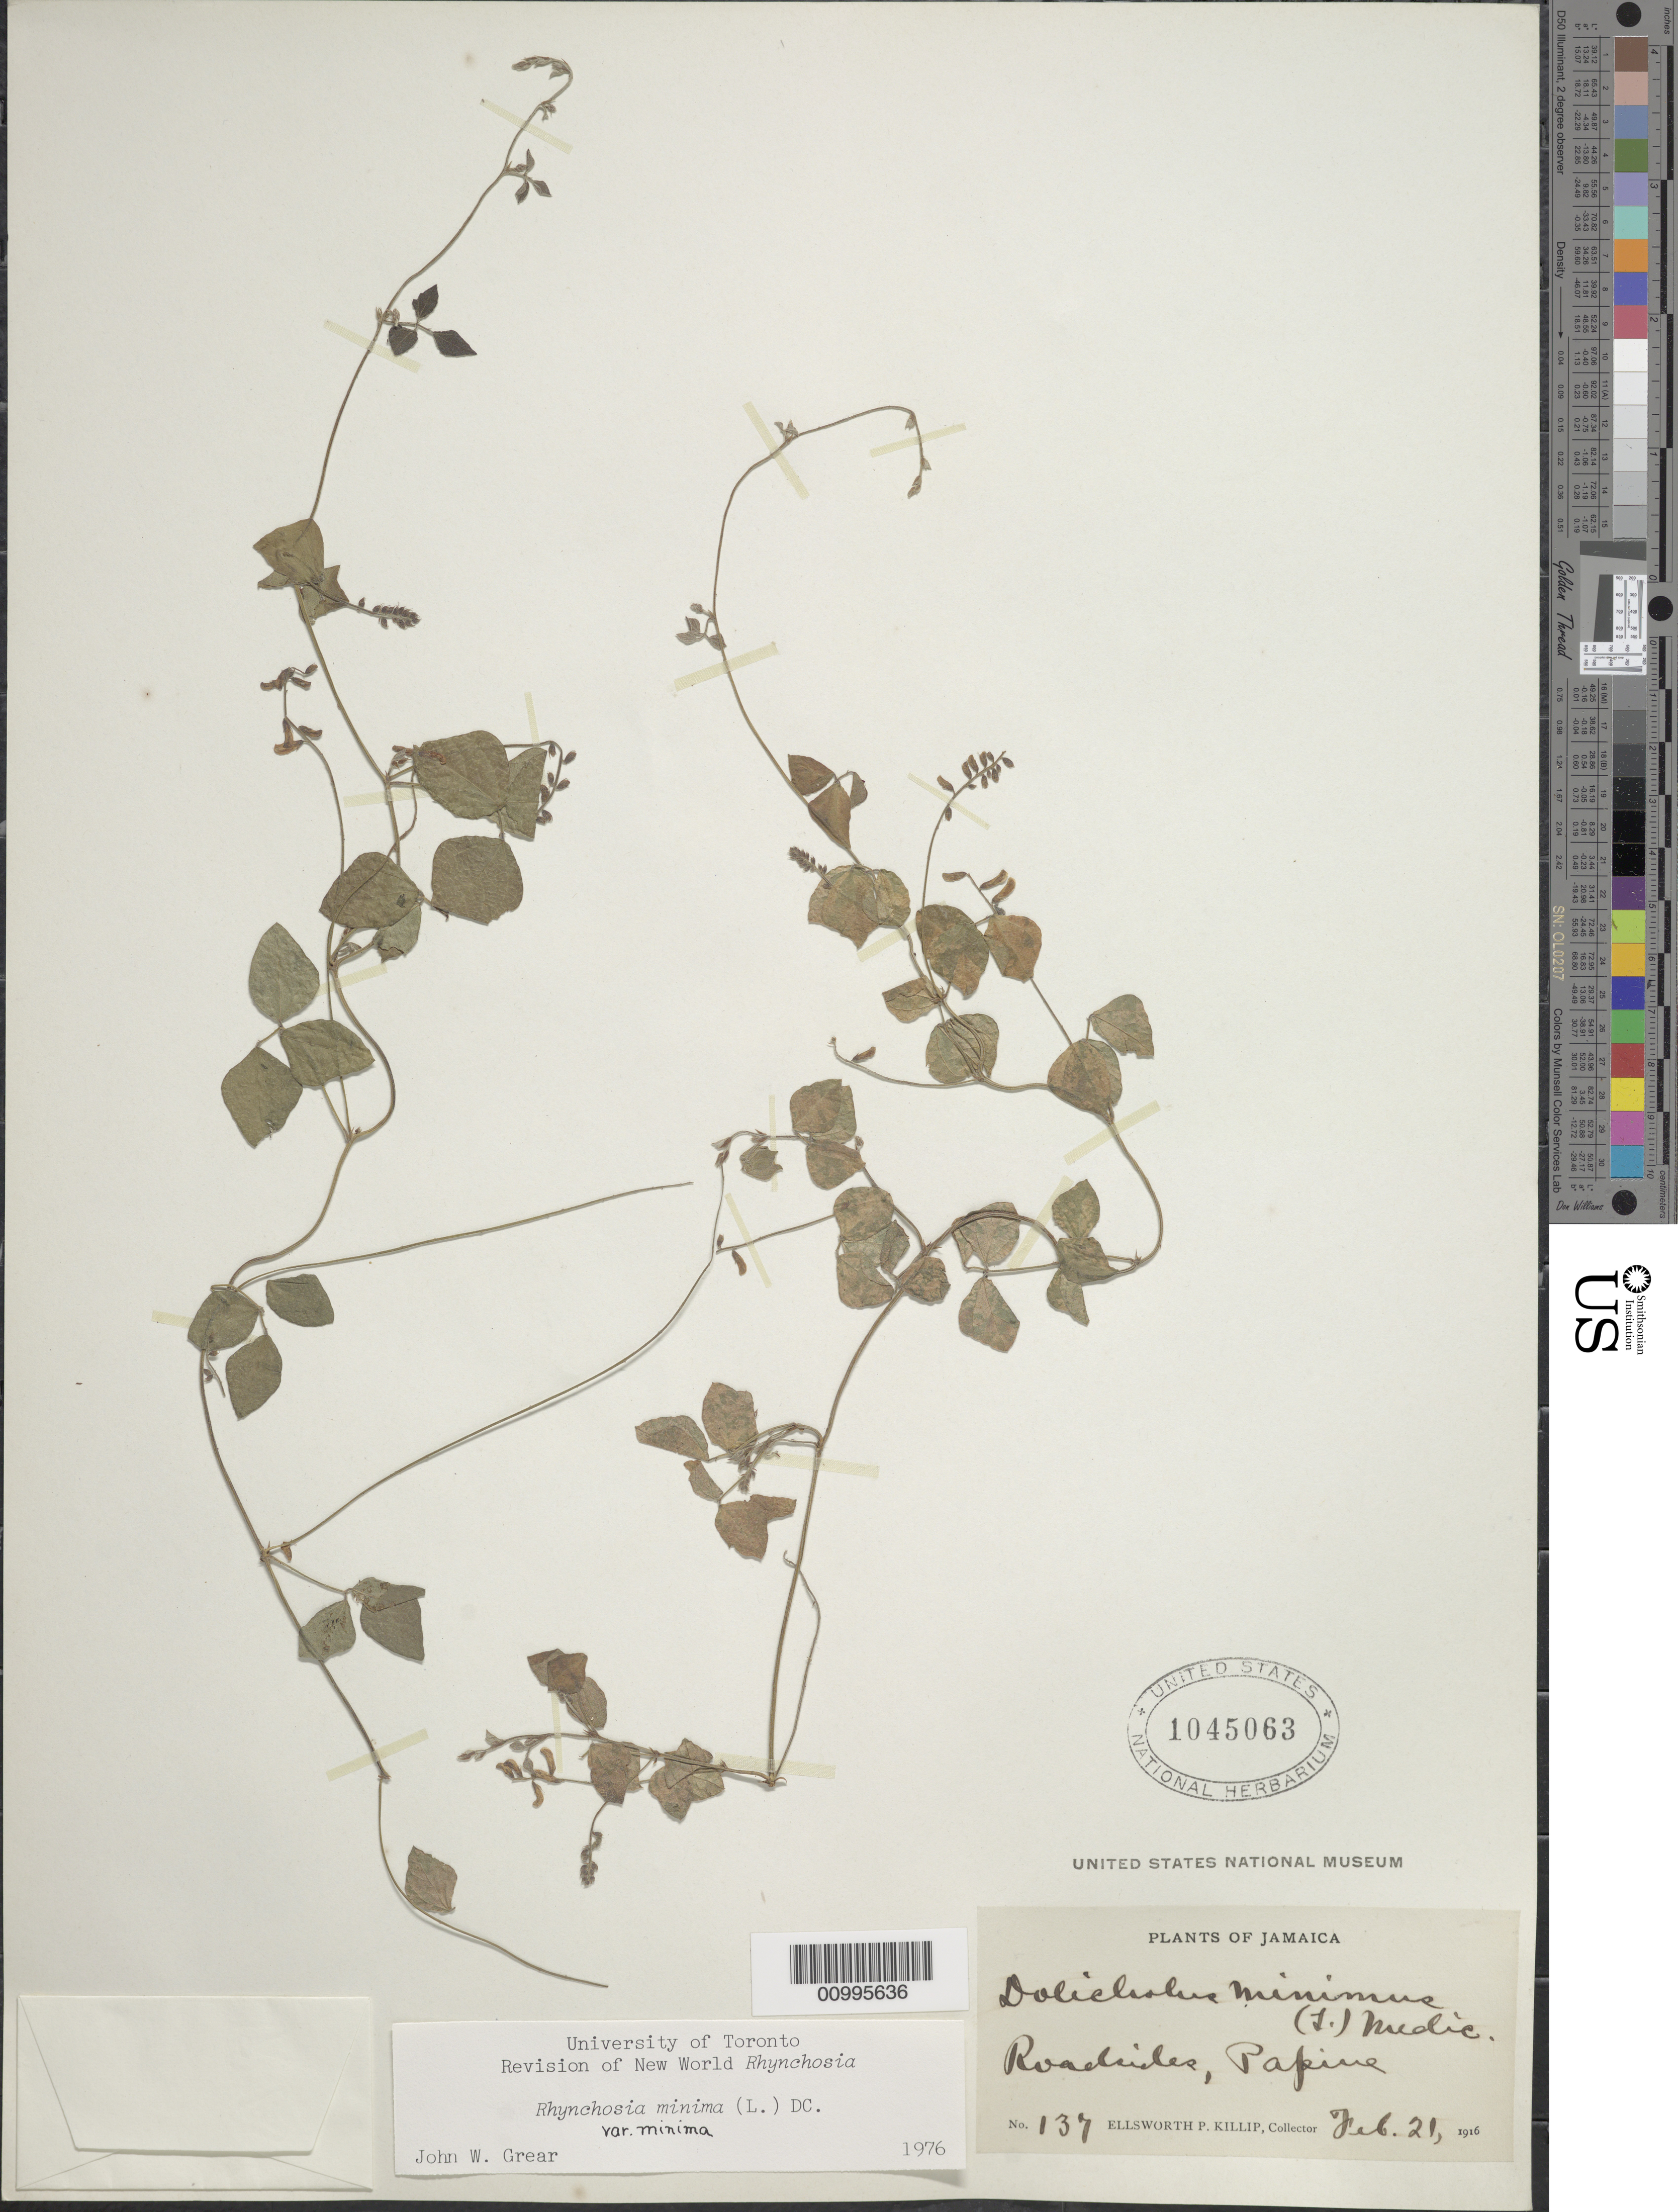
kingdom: Plantae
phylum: Tracheophyta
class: Magnoliopsida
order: Fabales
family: Fabaceae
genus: Rhynchosia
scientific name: Rhynchosia minima var. minima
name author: (L.) DC.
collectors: E. P. Killip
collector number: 137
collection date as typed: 21 Feb 1916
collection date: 1916-02-21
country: Jamaica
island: Jamaica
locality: Roadsides, Papine.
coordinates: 0 N, 0 E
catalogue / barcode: US 1045063